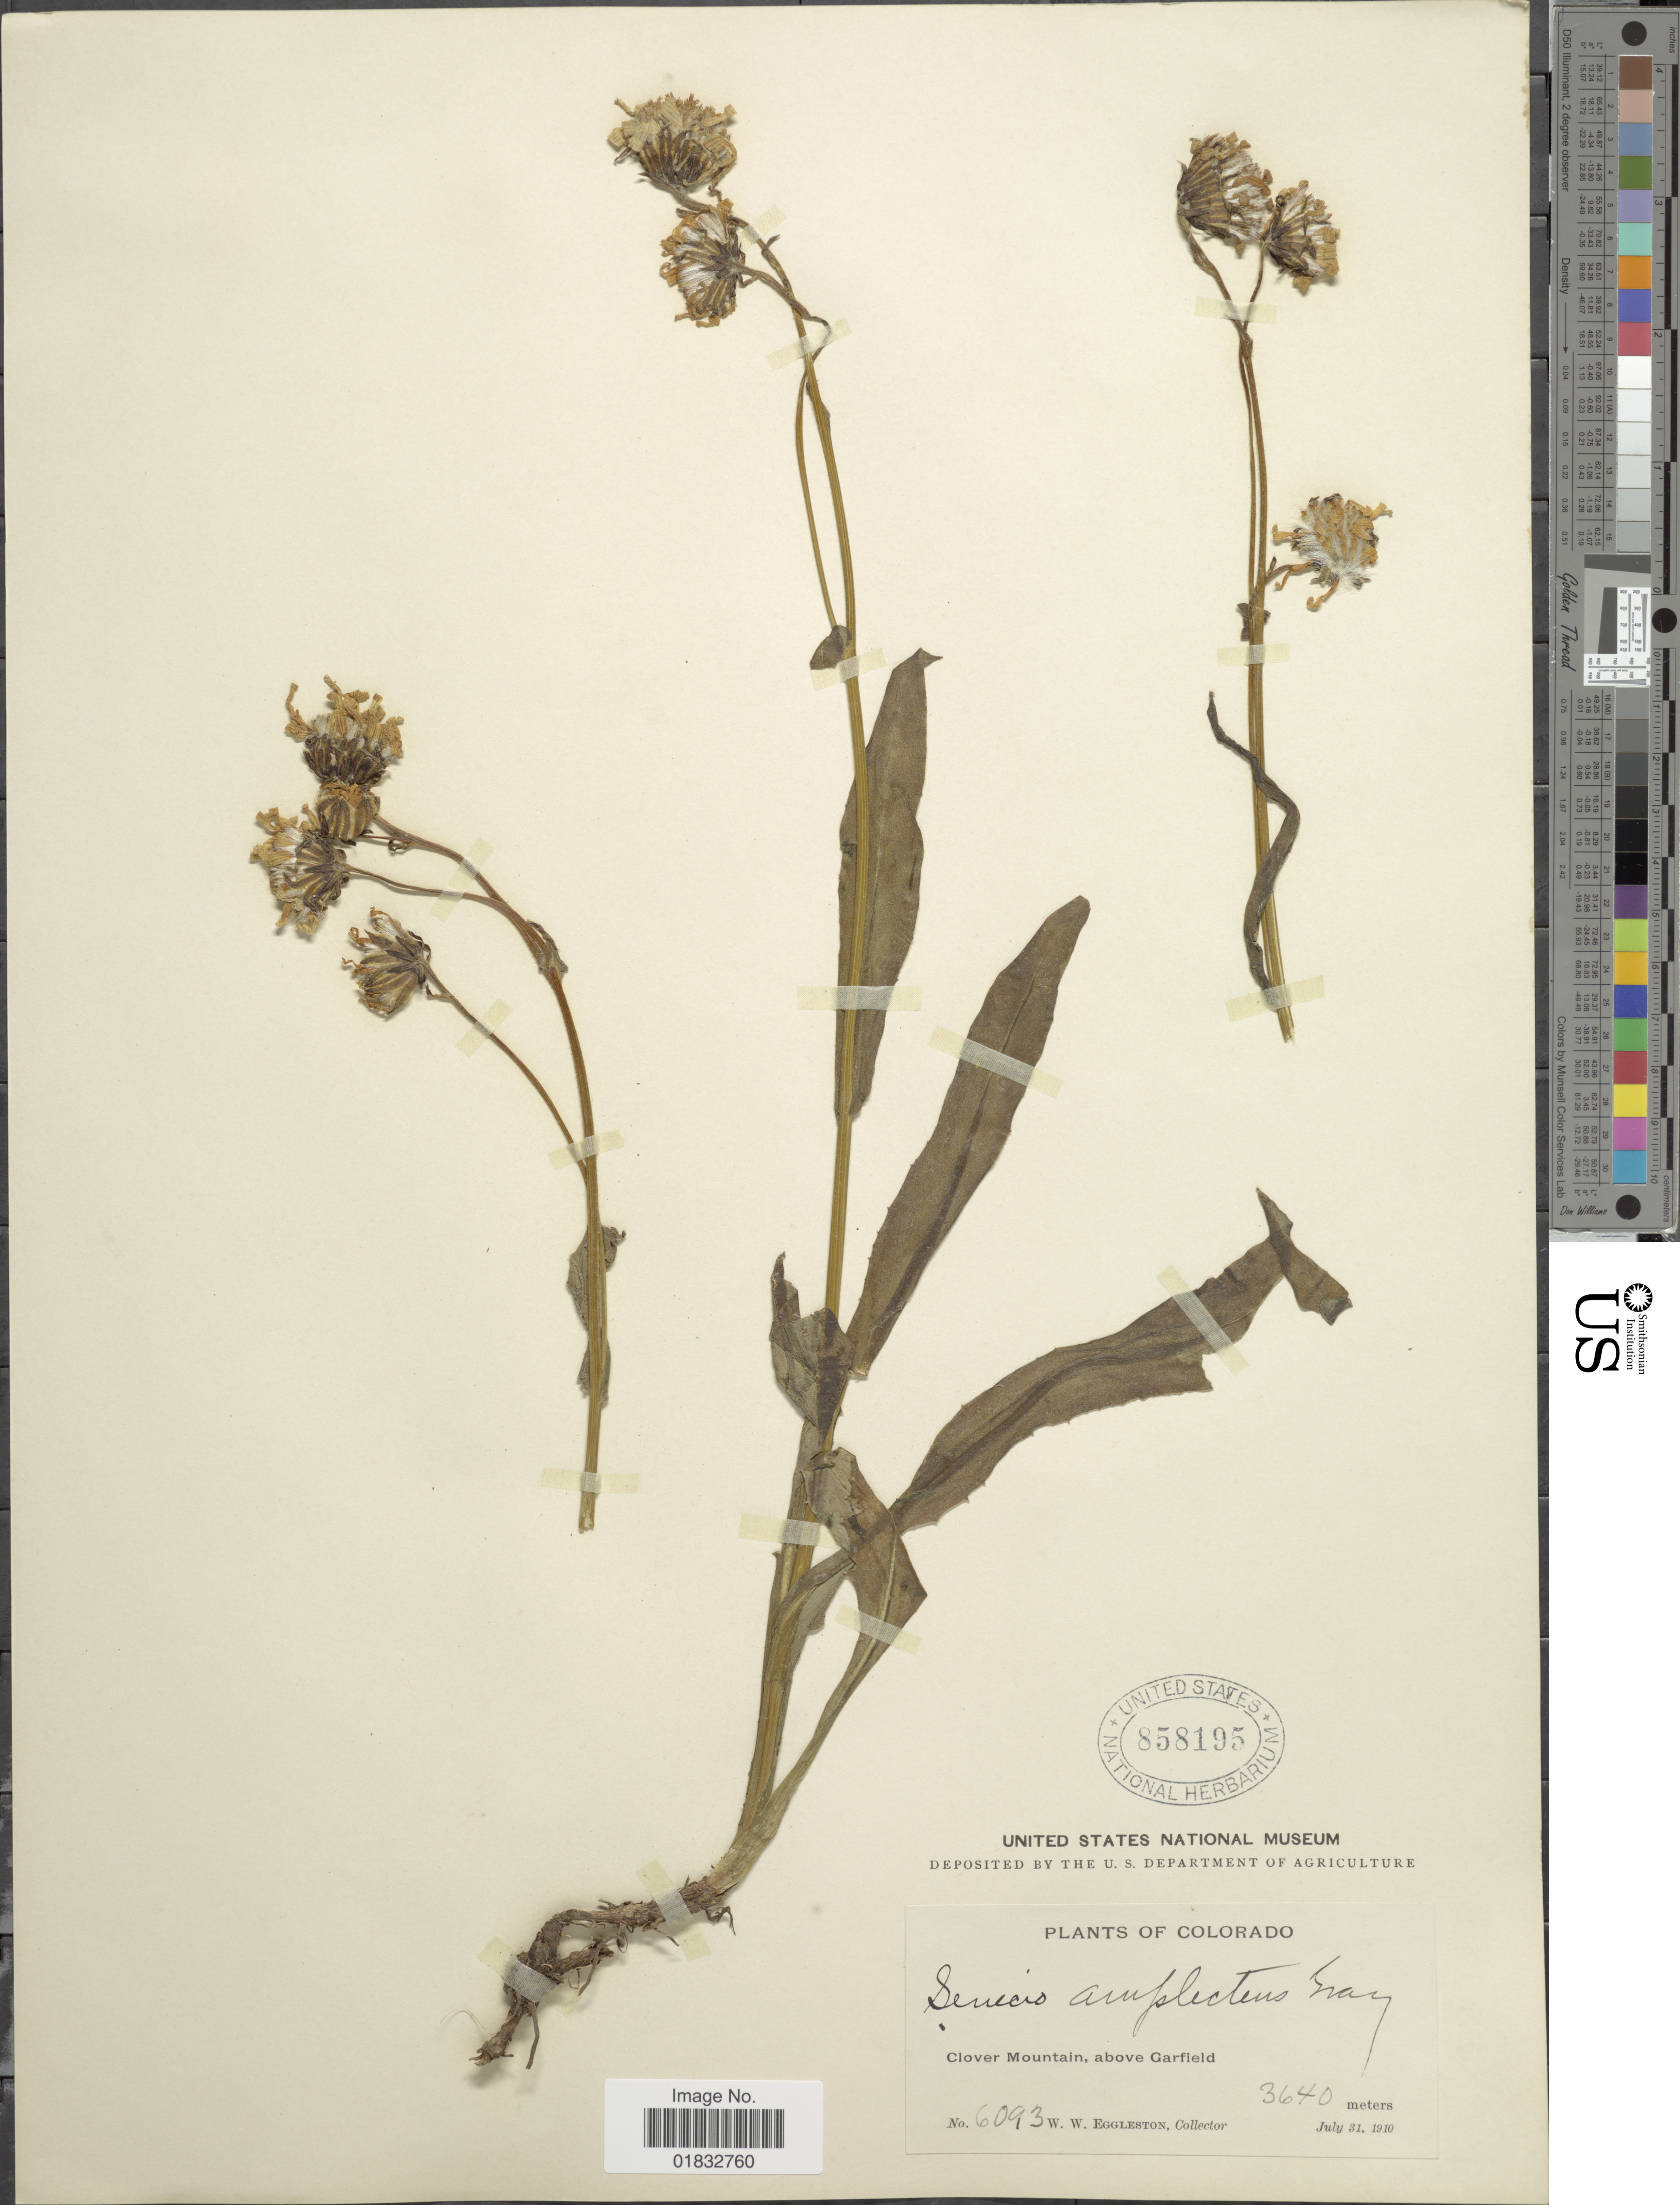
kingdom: Plantae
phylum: Tracheophyta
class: Magnoliopsida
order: Asterales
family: Asteraceae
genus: Senecio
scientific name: Senecio amplectens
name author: A. Gray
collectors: W. W. Eggleston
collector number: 6093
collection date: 1910-07-31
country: United States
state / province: Colorado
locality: Clover Mountain, above Garfield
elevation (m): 3640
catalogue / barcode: US 858195